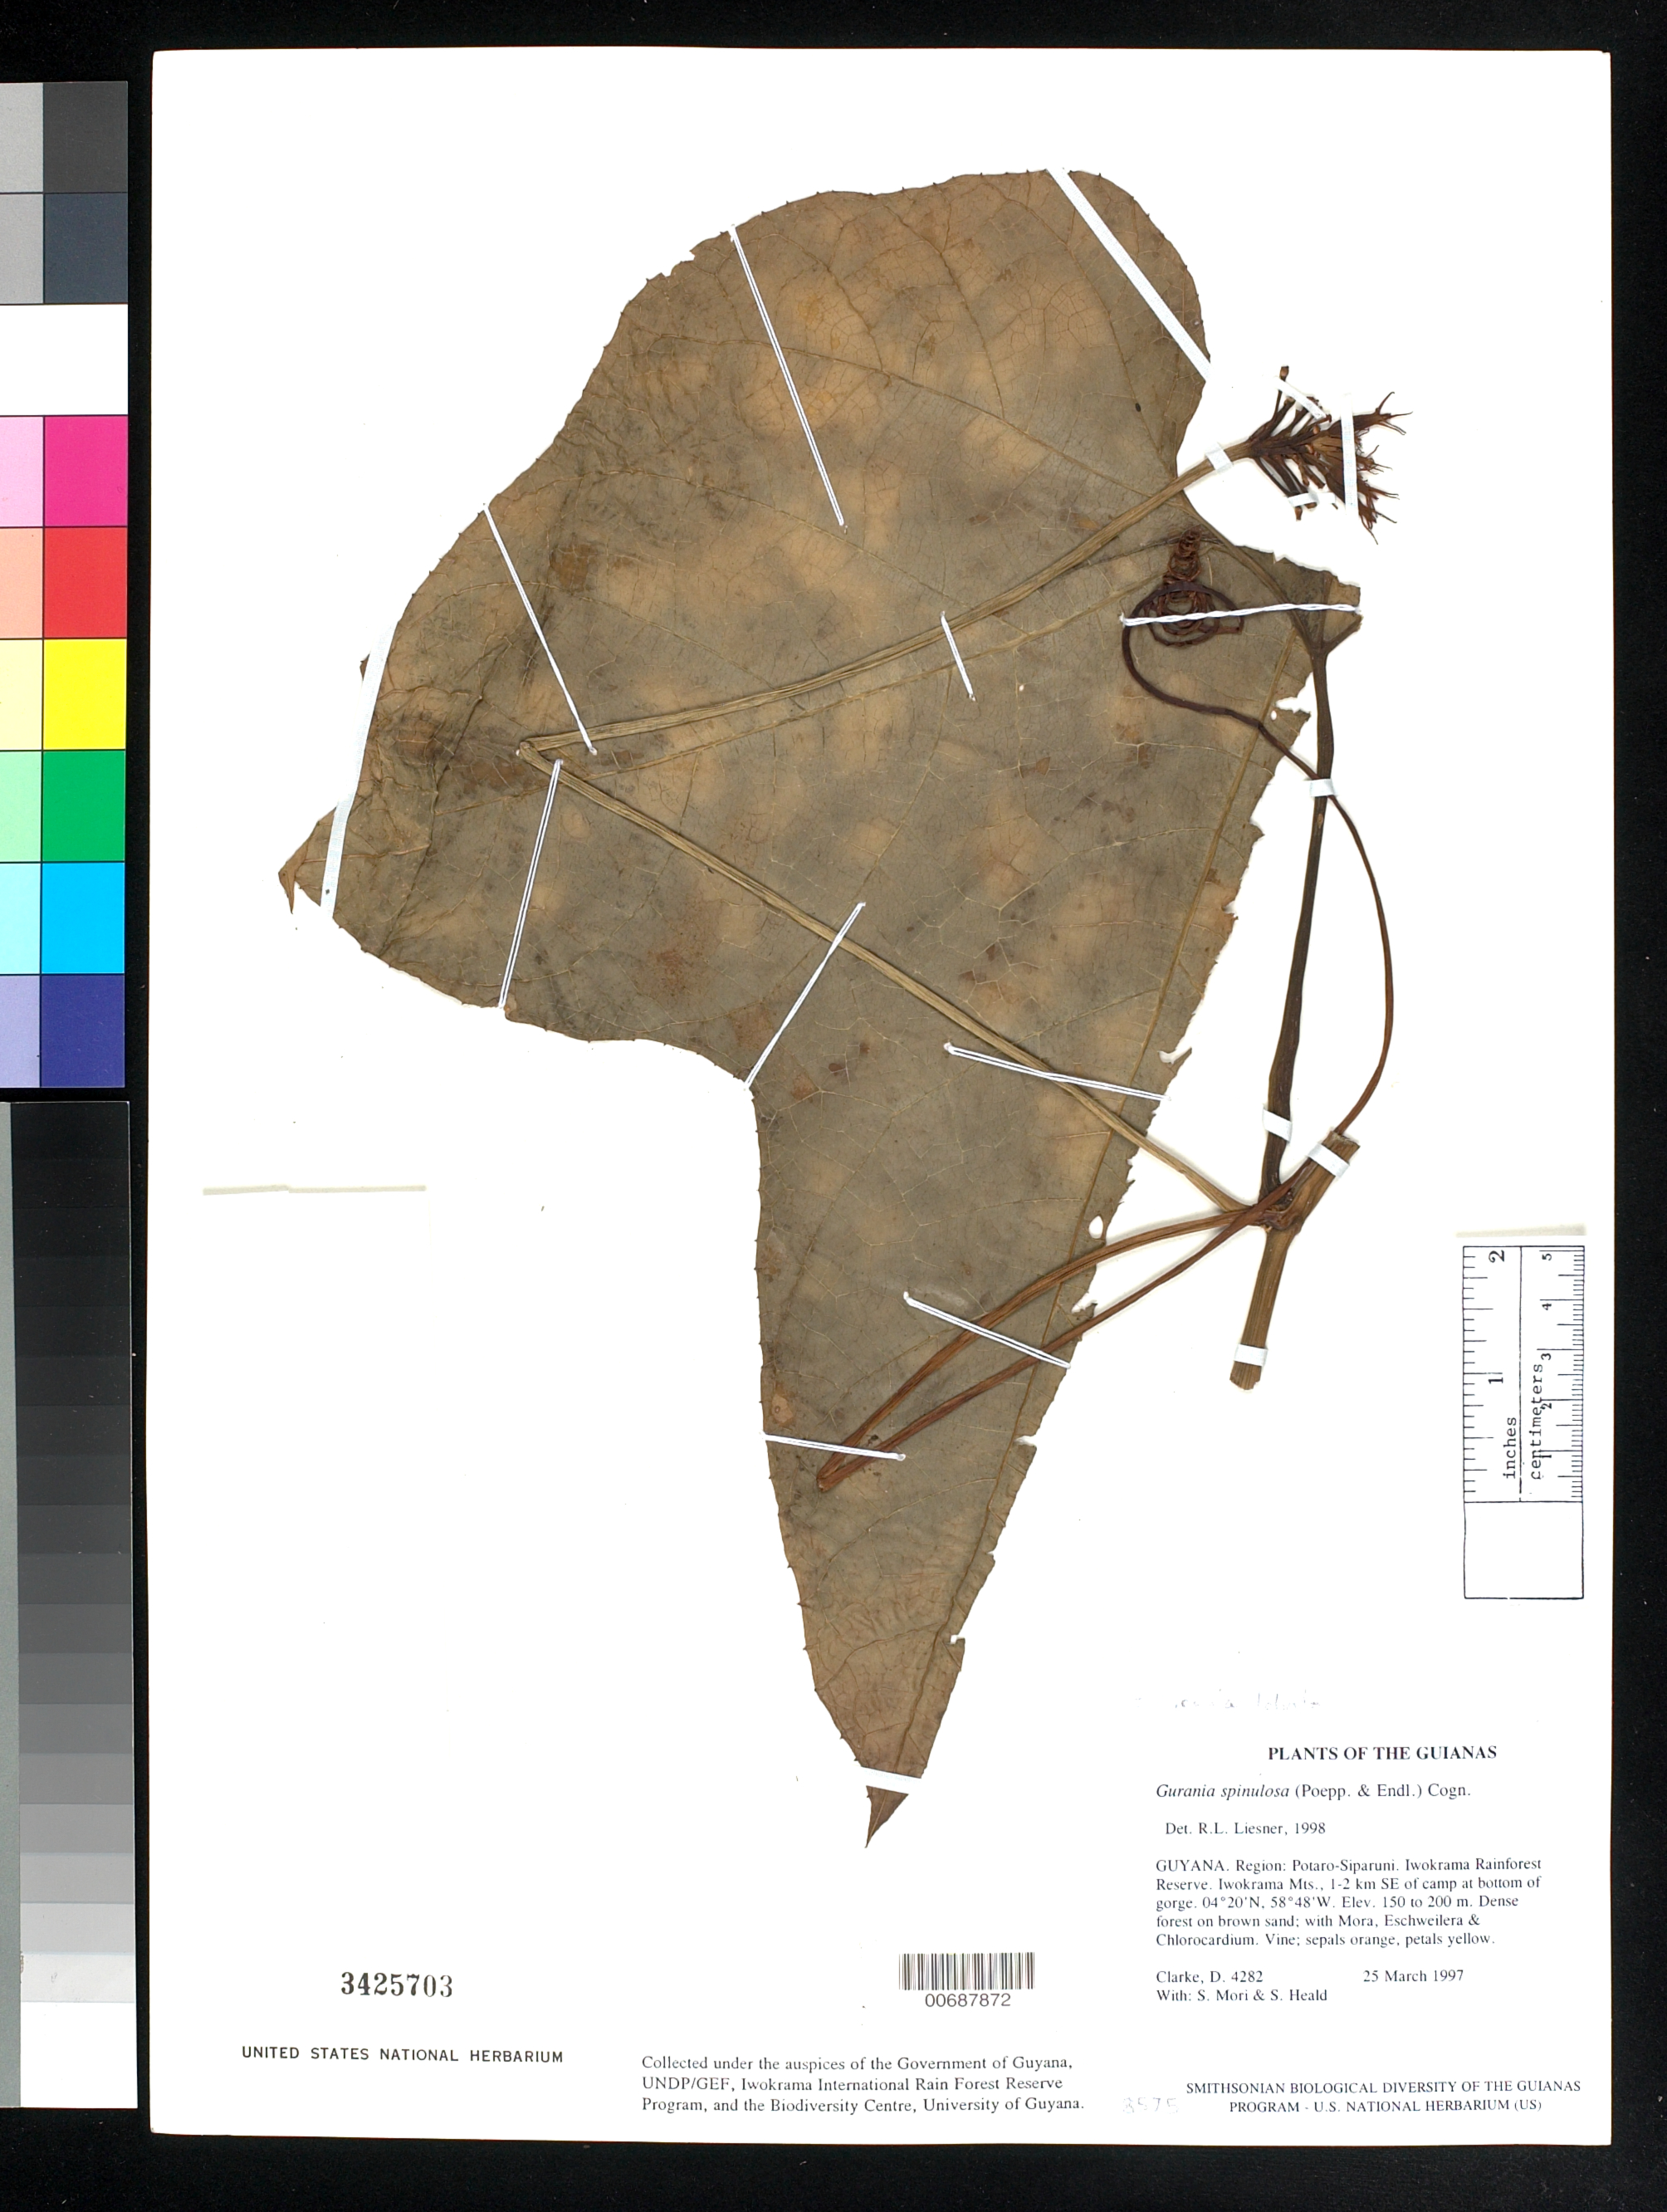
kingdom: Plantae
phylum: Tracheophyta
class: Magnoliopsida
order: Cucurbitales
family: Cucurbitaceae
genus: Gurania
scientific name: Gurania lobata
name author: (L.) Pruski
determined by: Nee, Michael H.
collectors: H. D. Clarke, S. Mori & S. Heald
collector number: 4282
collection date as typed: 25 March 1997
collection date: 1997-03-25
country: Guyana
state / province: Potaro-Siparuni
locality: Iwokrama Rainforest Reserve. Iwokrama Mts., 1-2 km SE of camp at bottom of gorge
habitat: Dense forest on brown sand; with Mora, Eschweilera & Chlorocardium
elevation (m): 150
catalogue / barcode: US 3425703